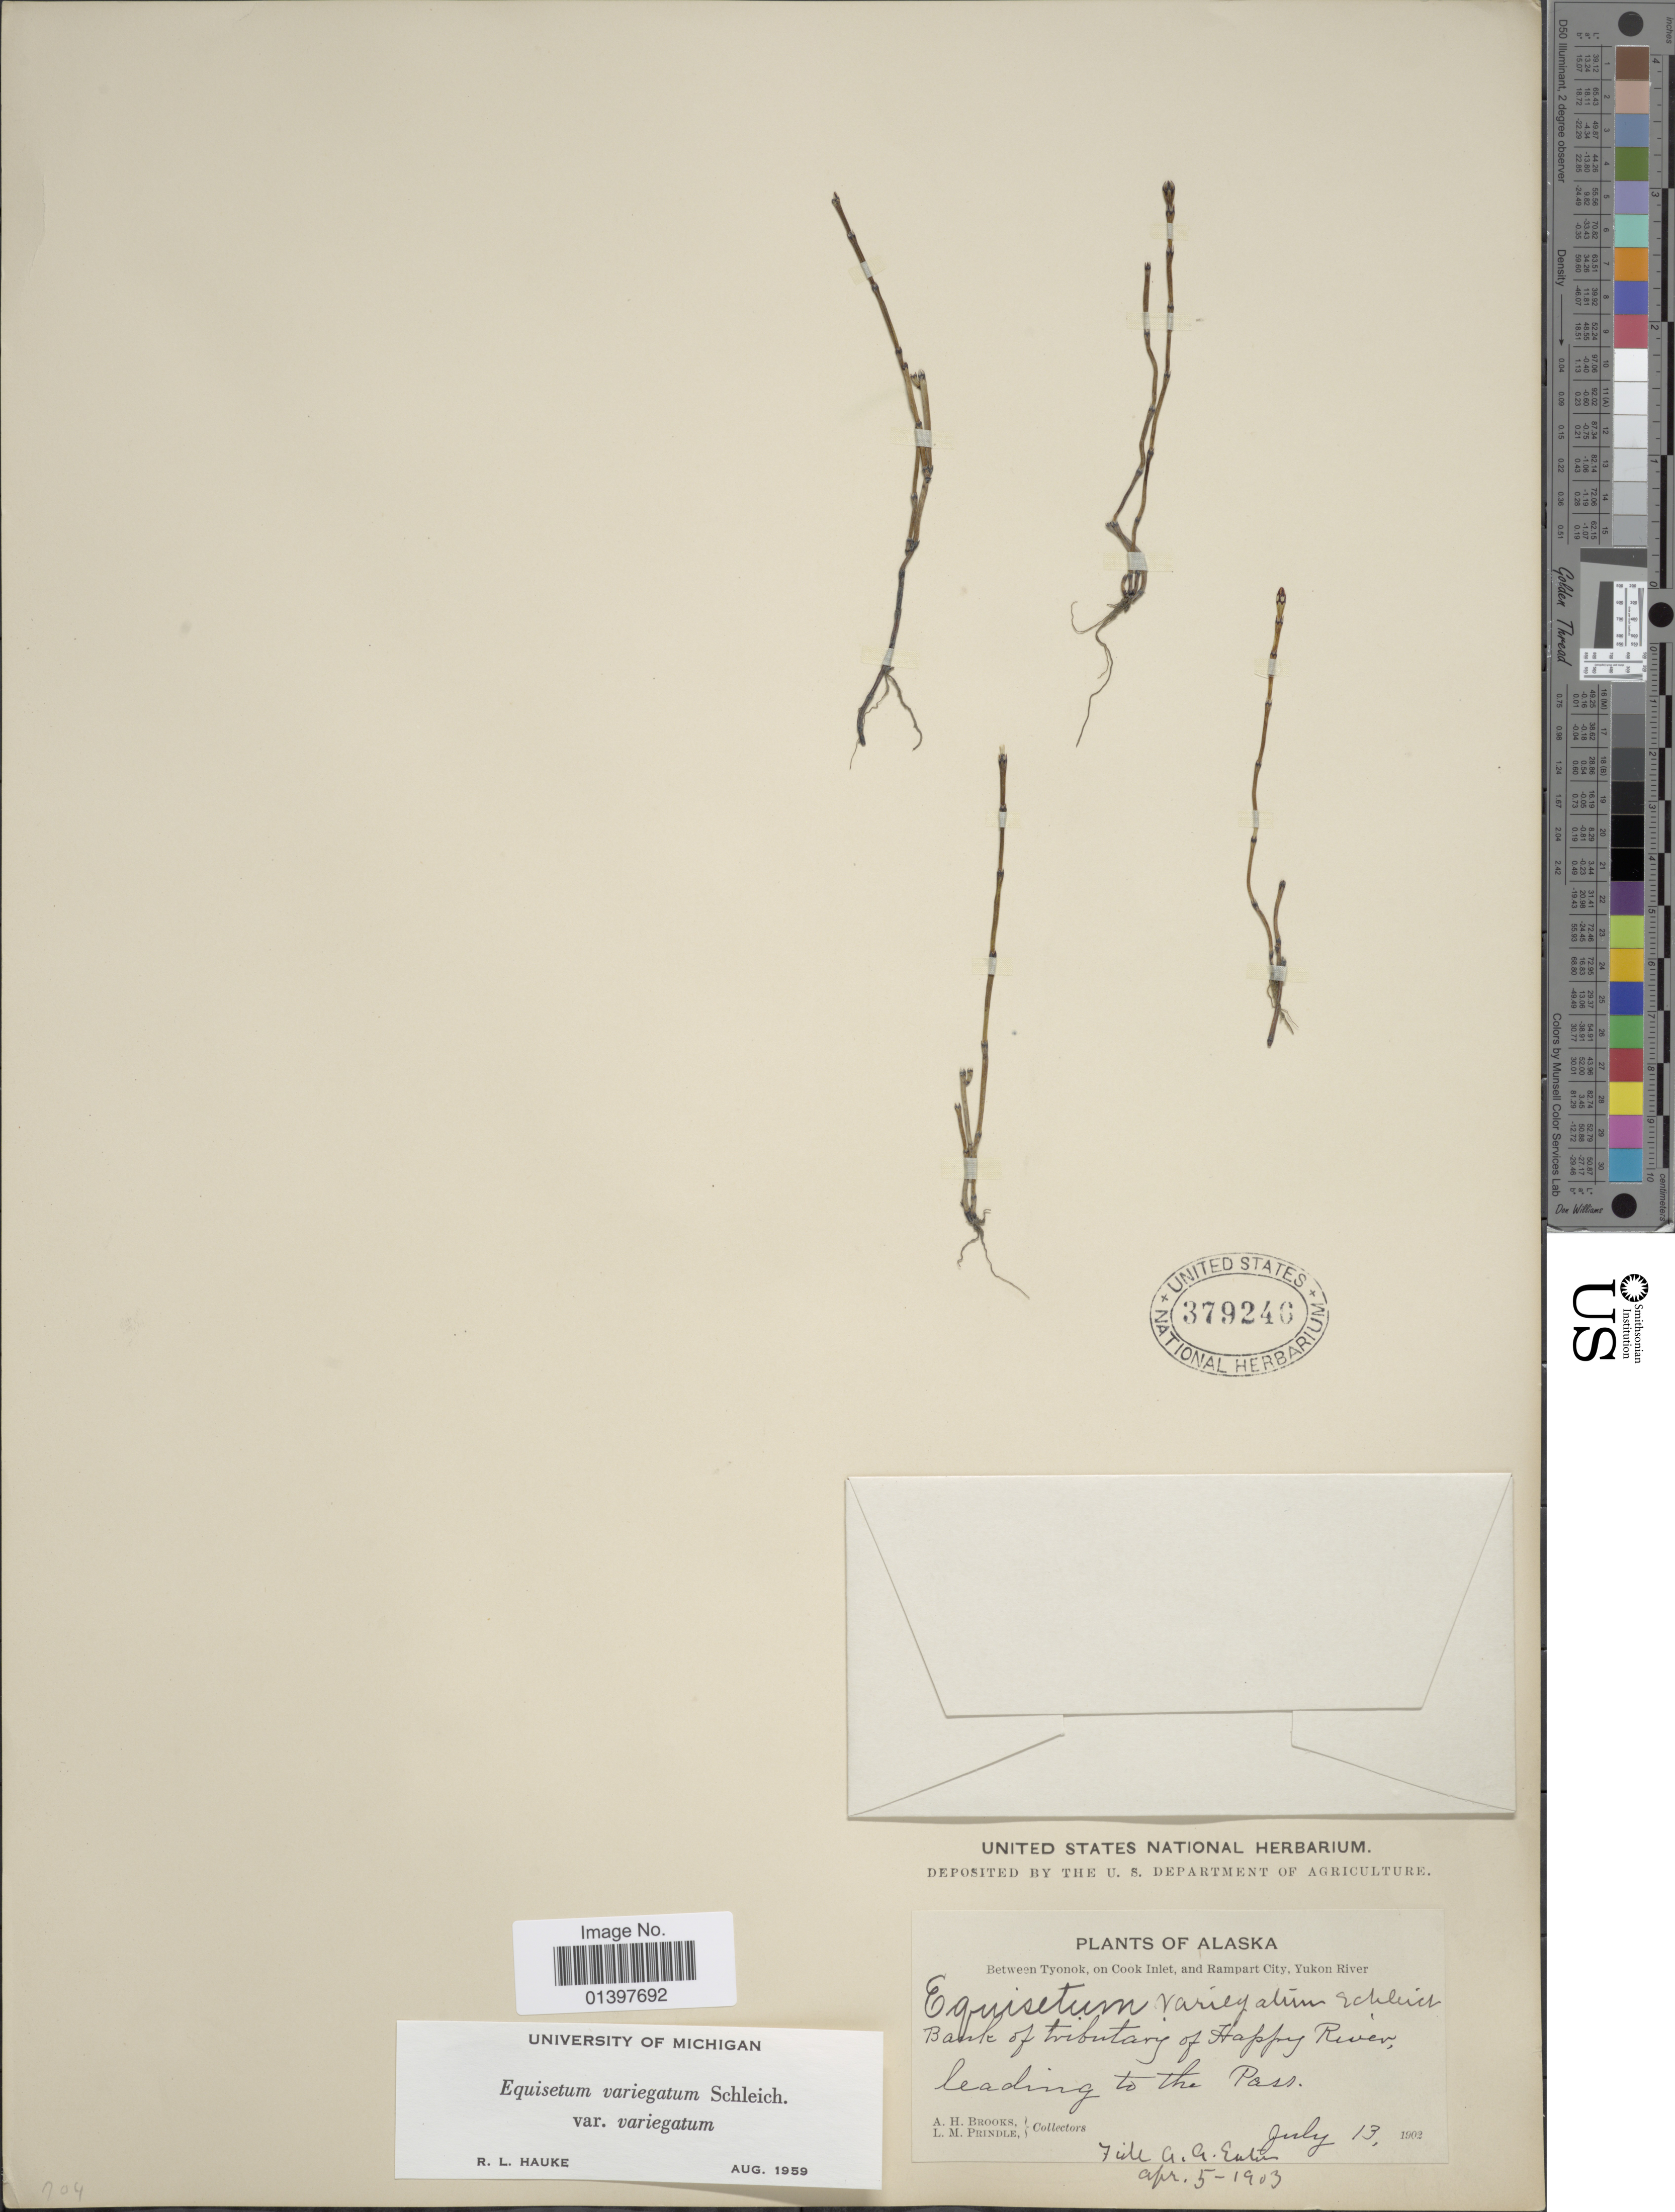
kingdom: Plantae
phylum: Tracheophyta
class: Polypodiopsida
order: Equisetales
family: Equisetaceae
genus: Equisetum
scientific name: Equisetum variegatum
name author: Schleich. ex F. Weber & D. Mohr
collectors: A. Brooks & L. Prindle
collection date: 1902-07-13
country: United States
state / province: Alaska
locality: Between Tyonok, on Cook Inlet, and Rampart Citym Yukon River, bank of tributary of Happy River, leading to the Pass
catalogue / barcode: US 379246